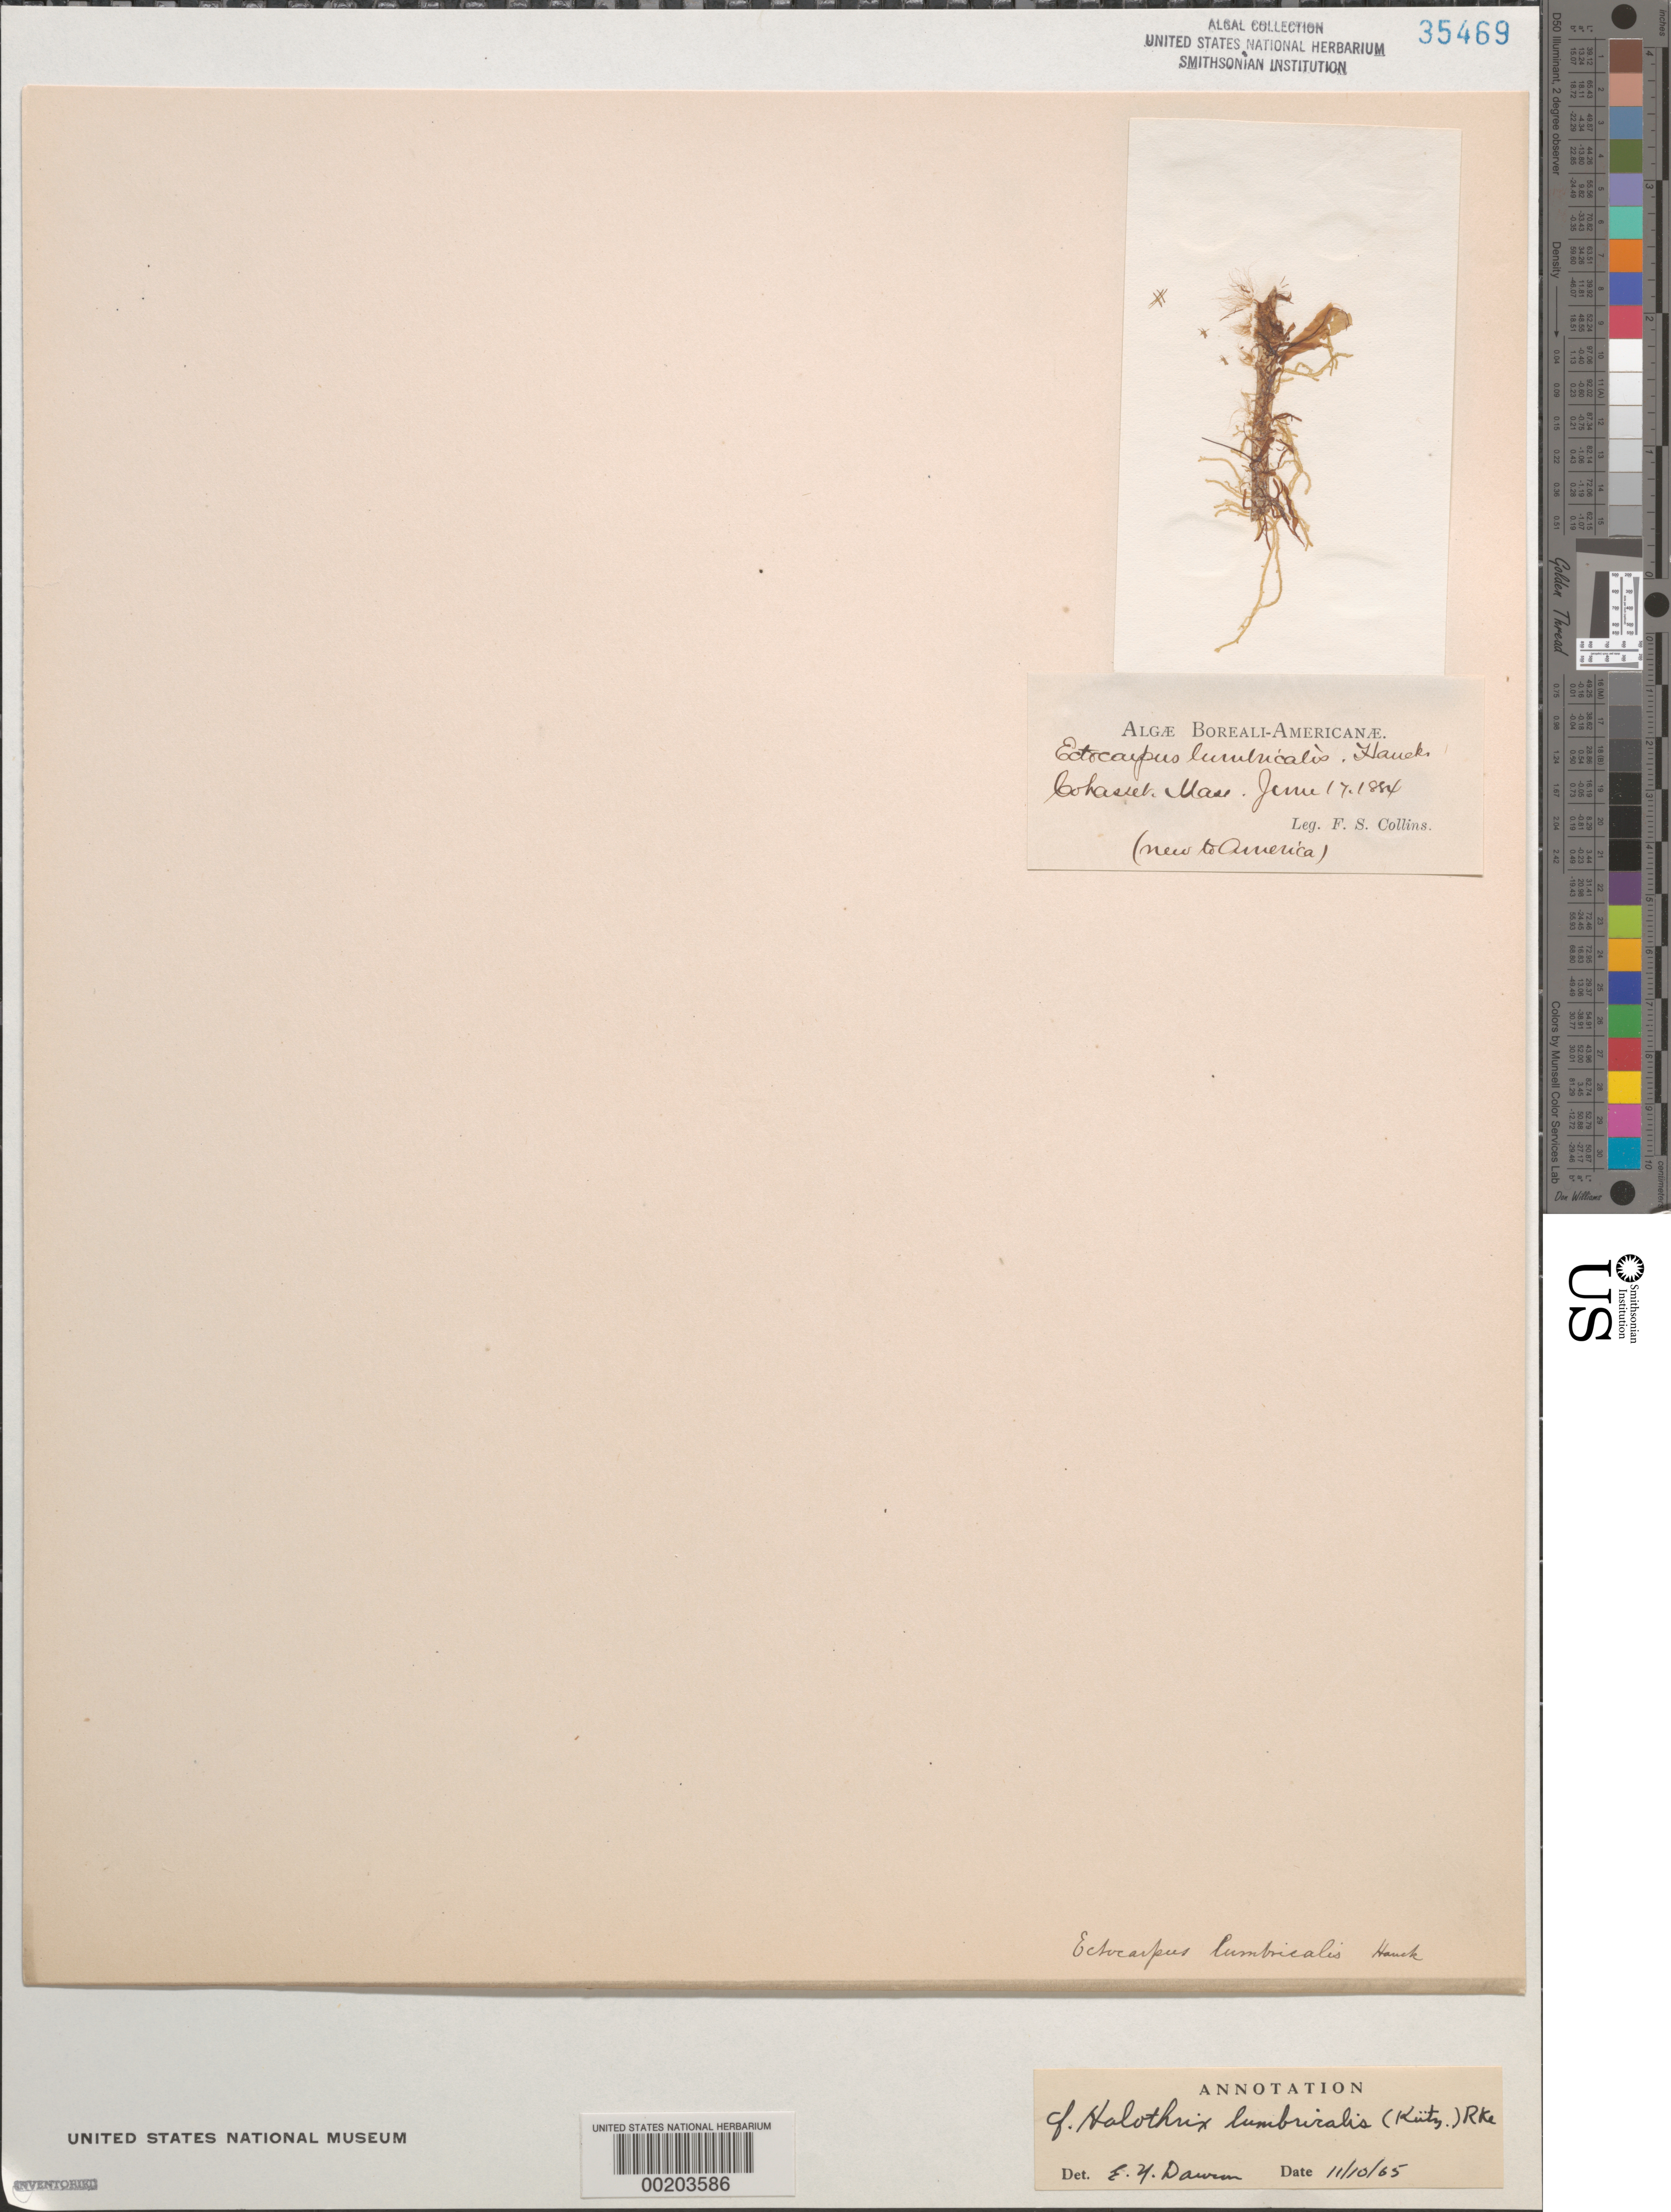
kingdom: Chromista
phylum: Ochrophyta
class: Phaeophyceae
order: Ectocarpales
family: Chordariaceae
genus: Halothrix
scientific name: Halothrix lumbricalis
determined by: Dawson, E. Y.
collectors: F. Collins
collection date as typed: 17 Jun 1884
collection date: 1884-06-17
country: United States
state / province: Massachusetts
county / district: Norfolk County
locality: Cohasset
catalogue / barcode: US 35469